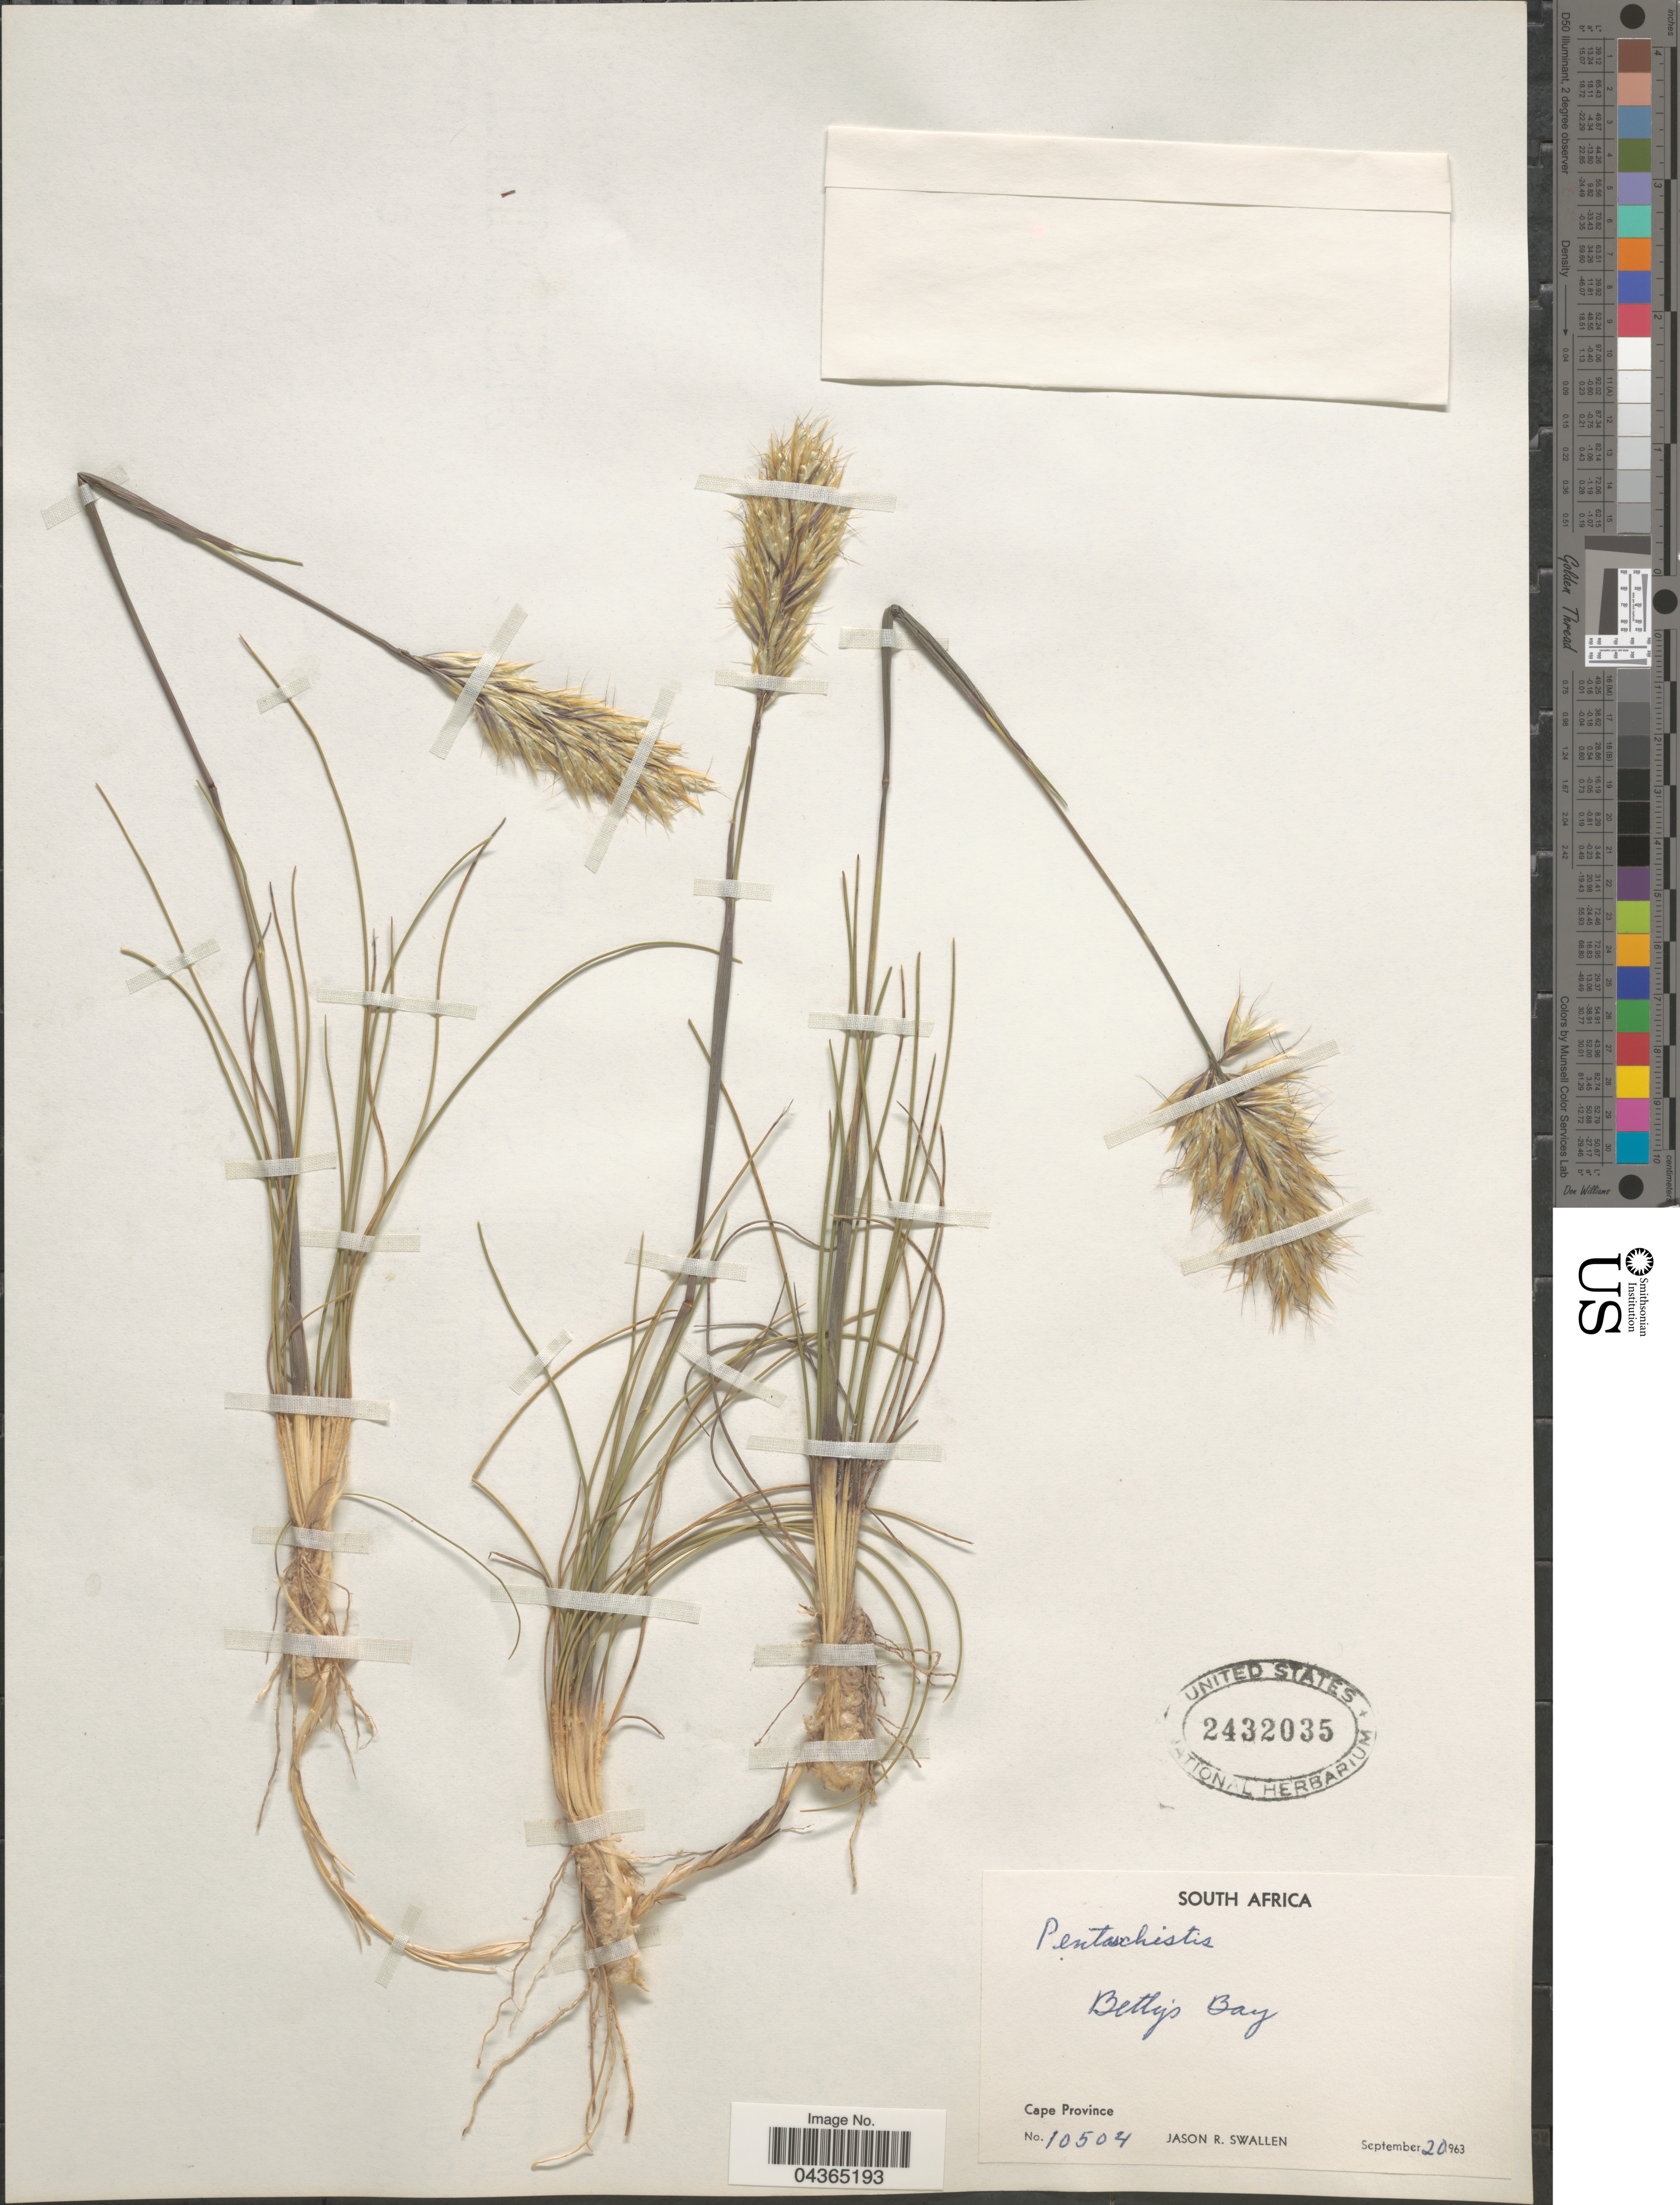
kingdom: Plantae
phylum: Tracheophyta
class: Liliopsida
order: Poales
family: Poaceae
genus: Pentameris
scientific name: Pentameris sp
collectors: J. R. Swallen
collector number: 10504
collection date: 1963-09-20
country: South Africa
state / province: Western Cape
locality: Betty's Bay.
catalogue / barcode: US 2432035